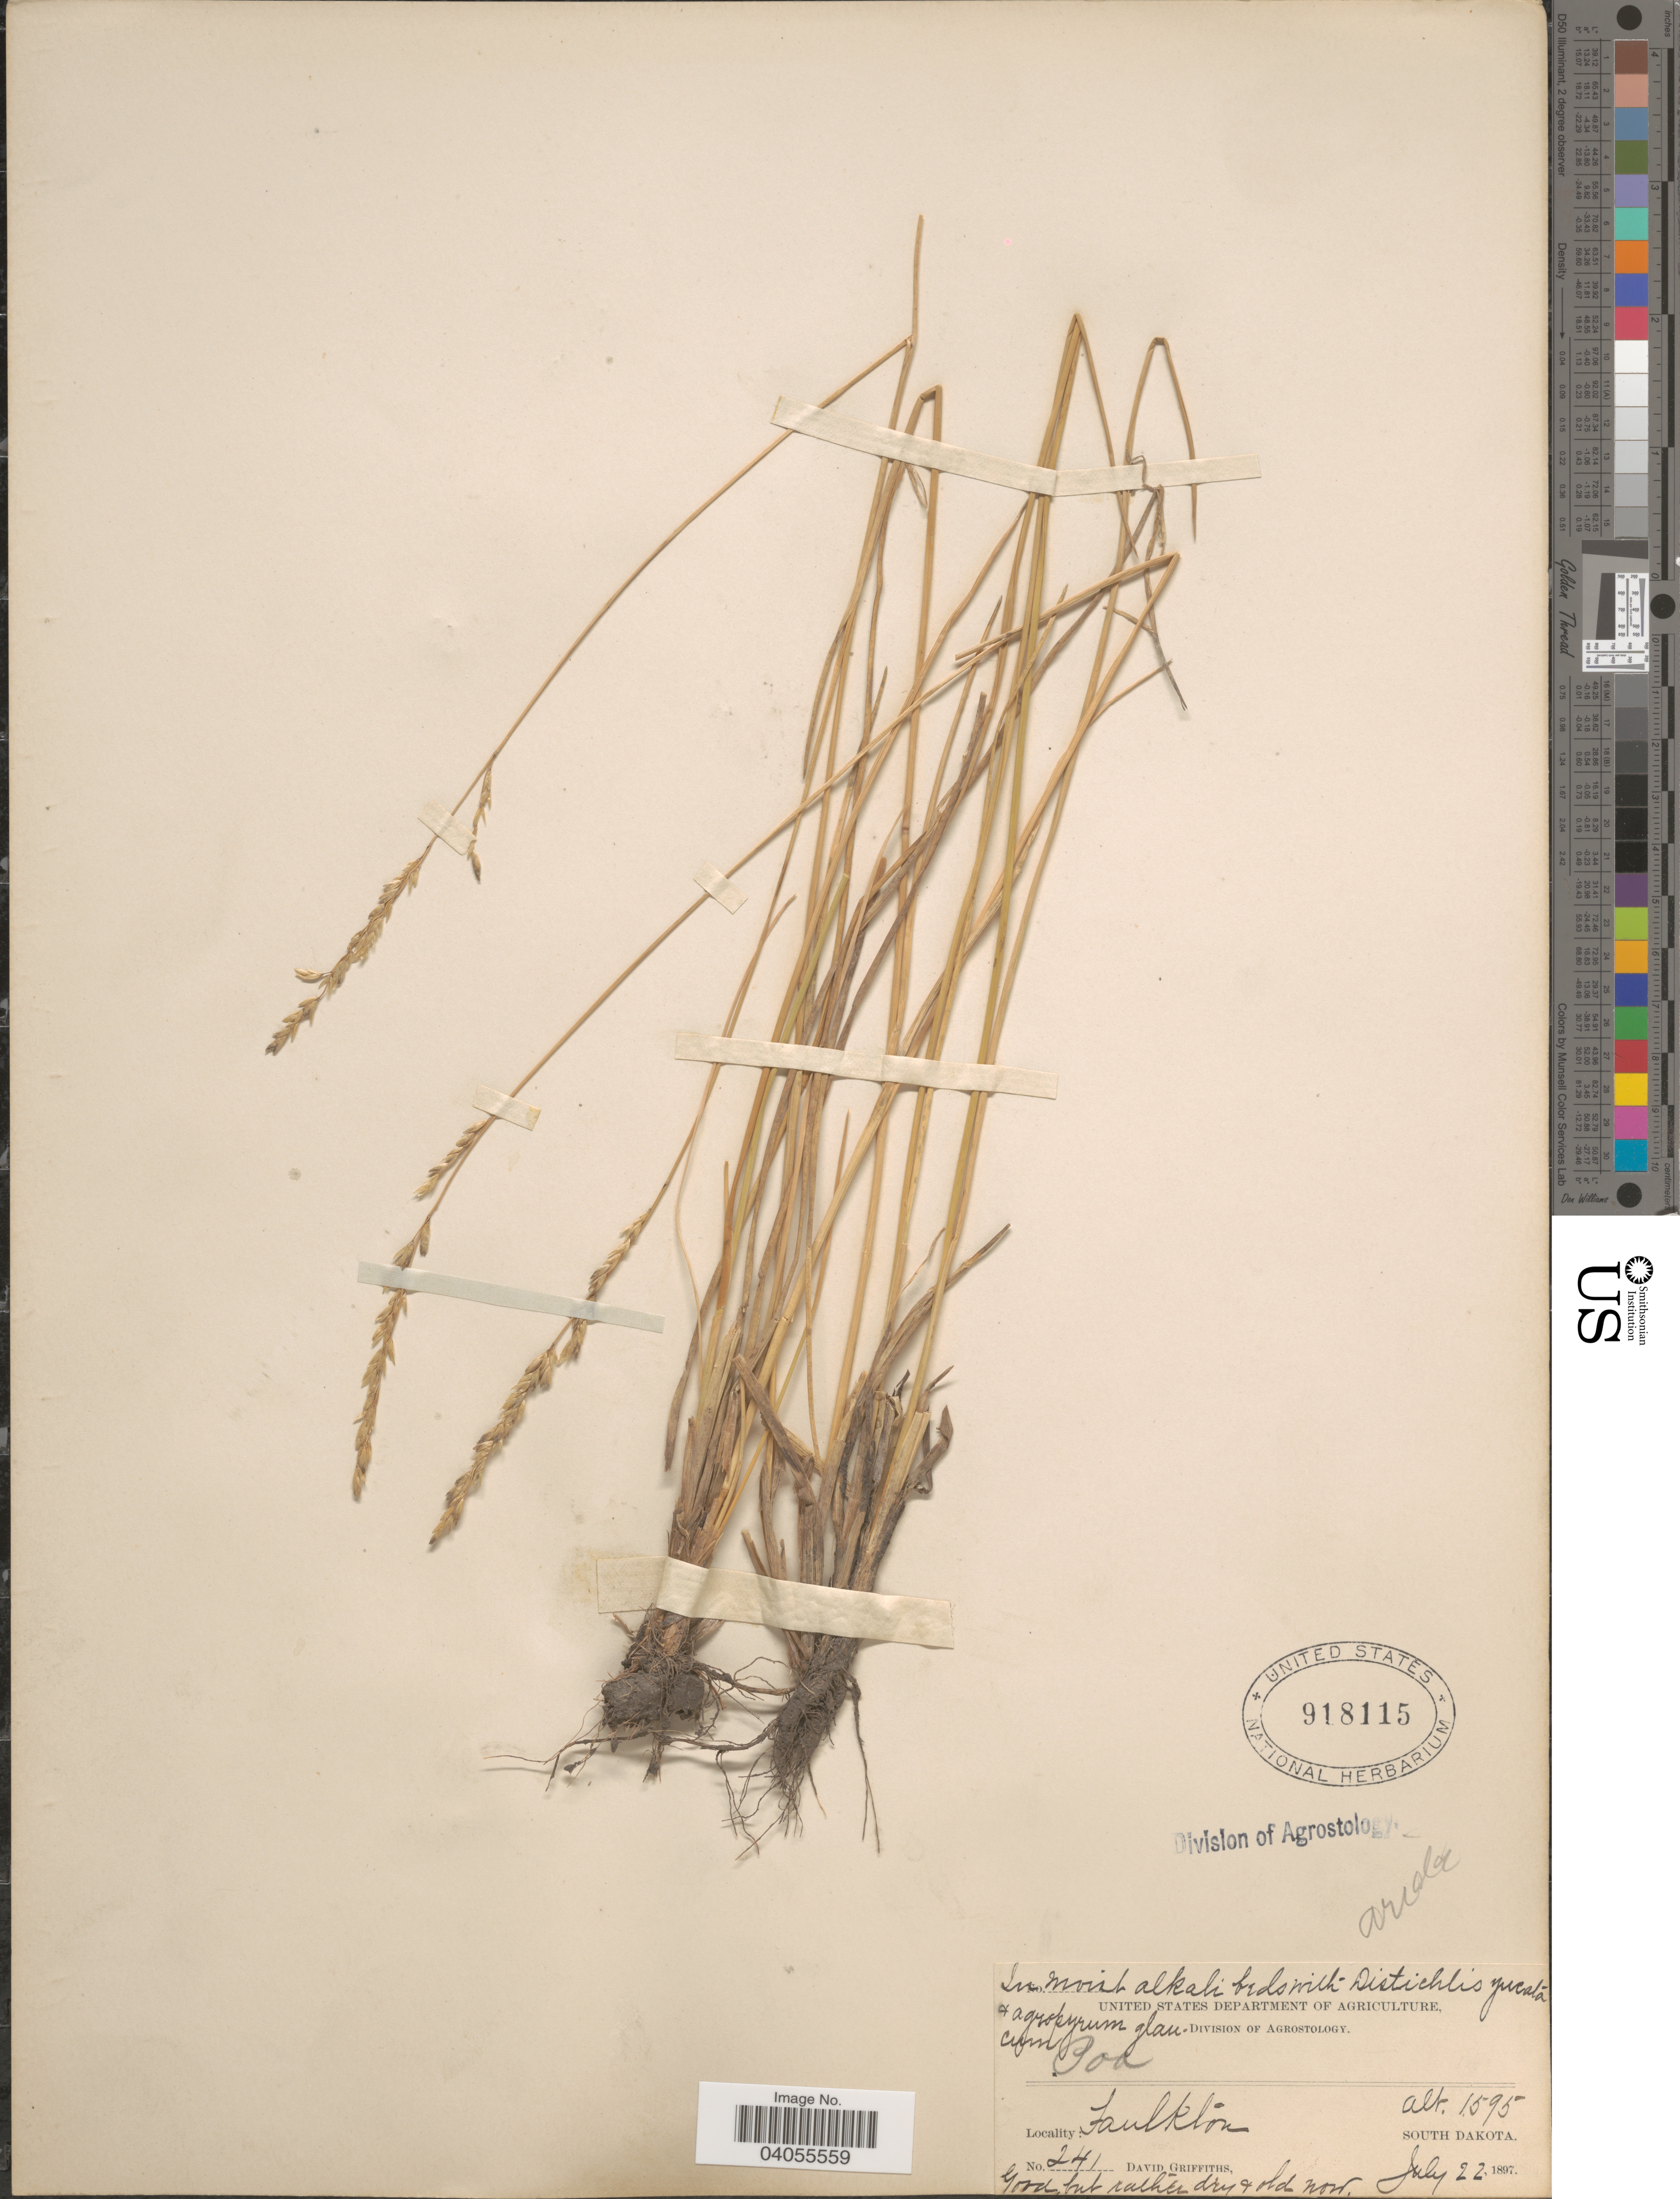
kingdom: Plantae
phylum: Tracheophyta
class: Liliopsida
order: Poales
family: Poaceae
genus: Poa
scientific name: Poa arida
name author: Vasey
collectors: D. Griffiths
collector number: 241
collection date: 1897-07-22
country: United States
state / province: South Dakota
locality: Faulkton.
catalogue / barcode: US 918115